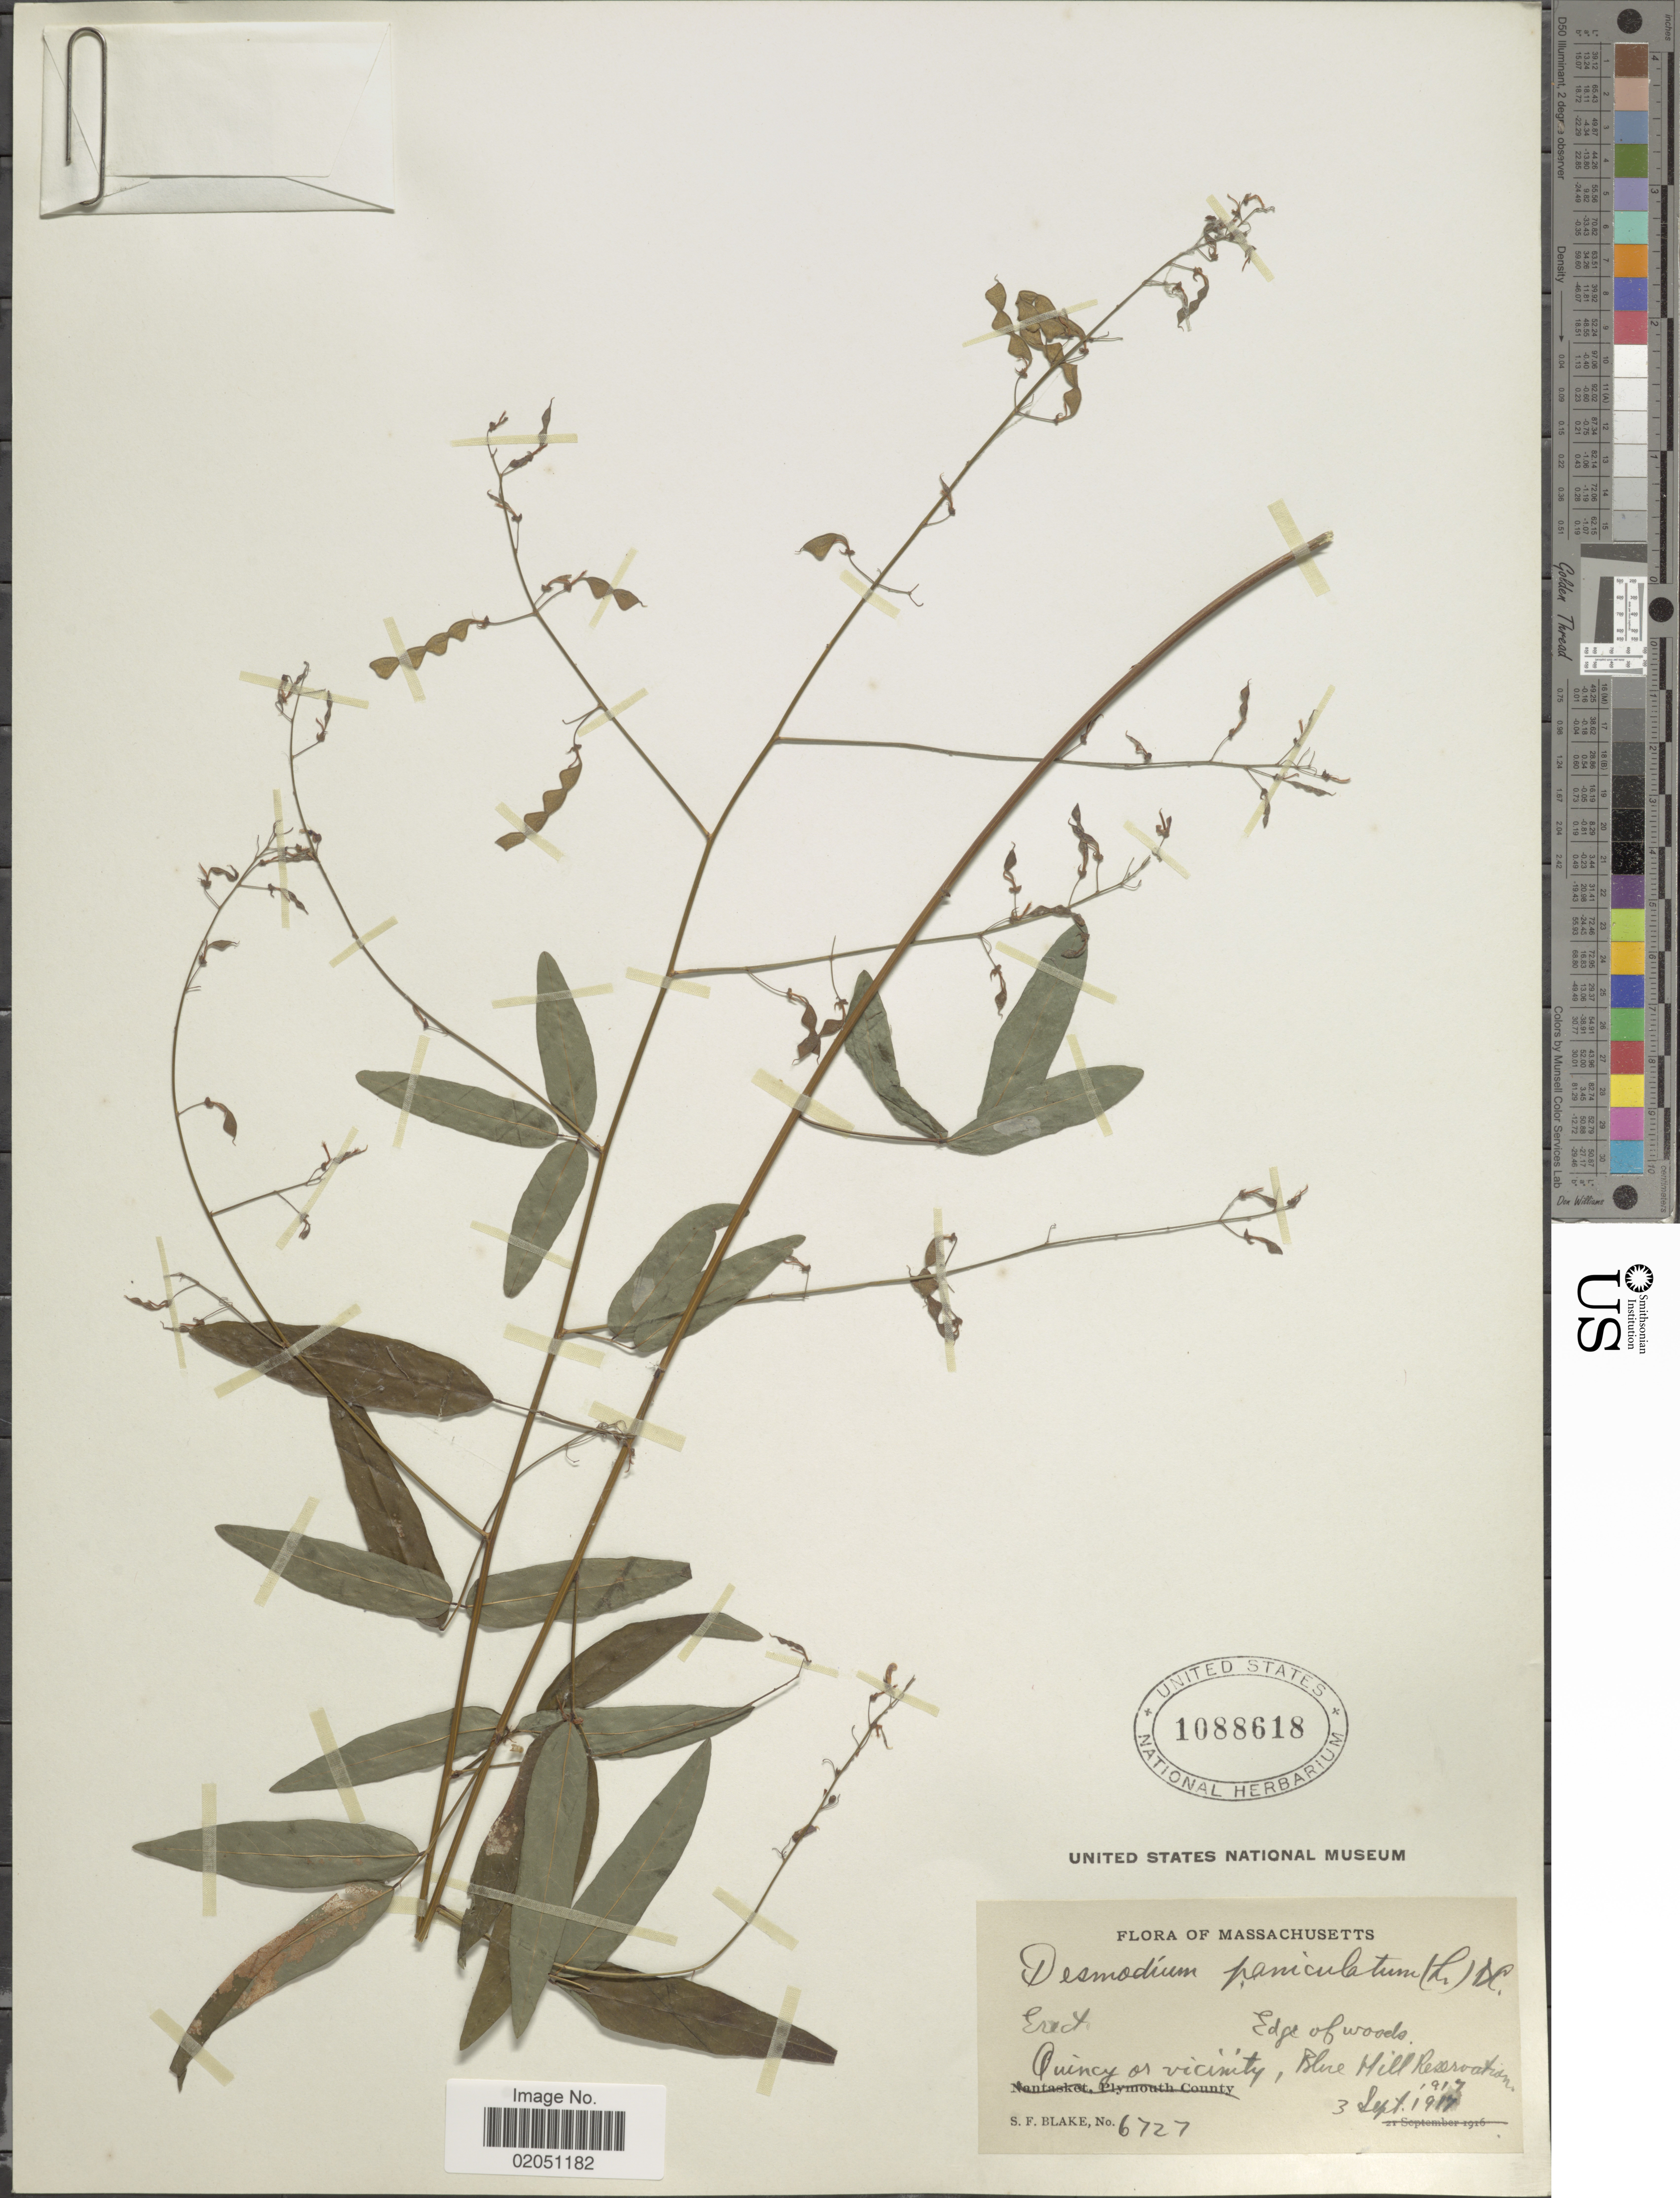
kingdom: Plantae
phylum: Tracheophyta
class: Magnoliopsida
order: Fabales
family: Fabaceae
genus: Desmodium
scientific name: Desmodium paniculatum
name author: (L.) DC.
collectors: S. Blake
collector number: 6727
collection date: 1917-09-03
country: United States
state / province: Massachusetts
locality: Edge of woods, Quincy or vicinity, Blue Hill Reservation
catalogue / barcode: US 1088618